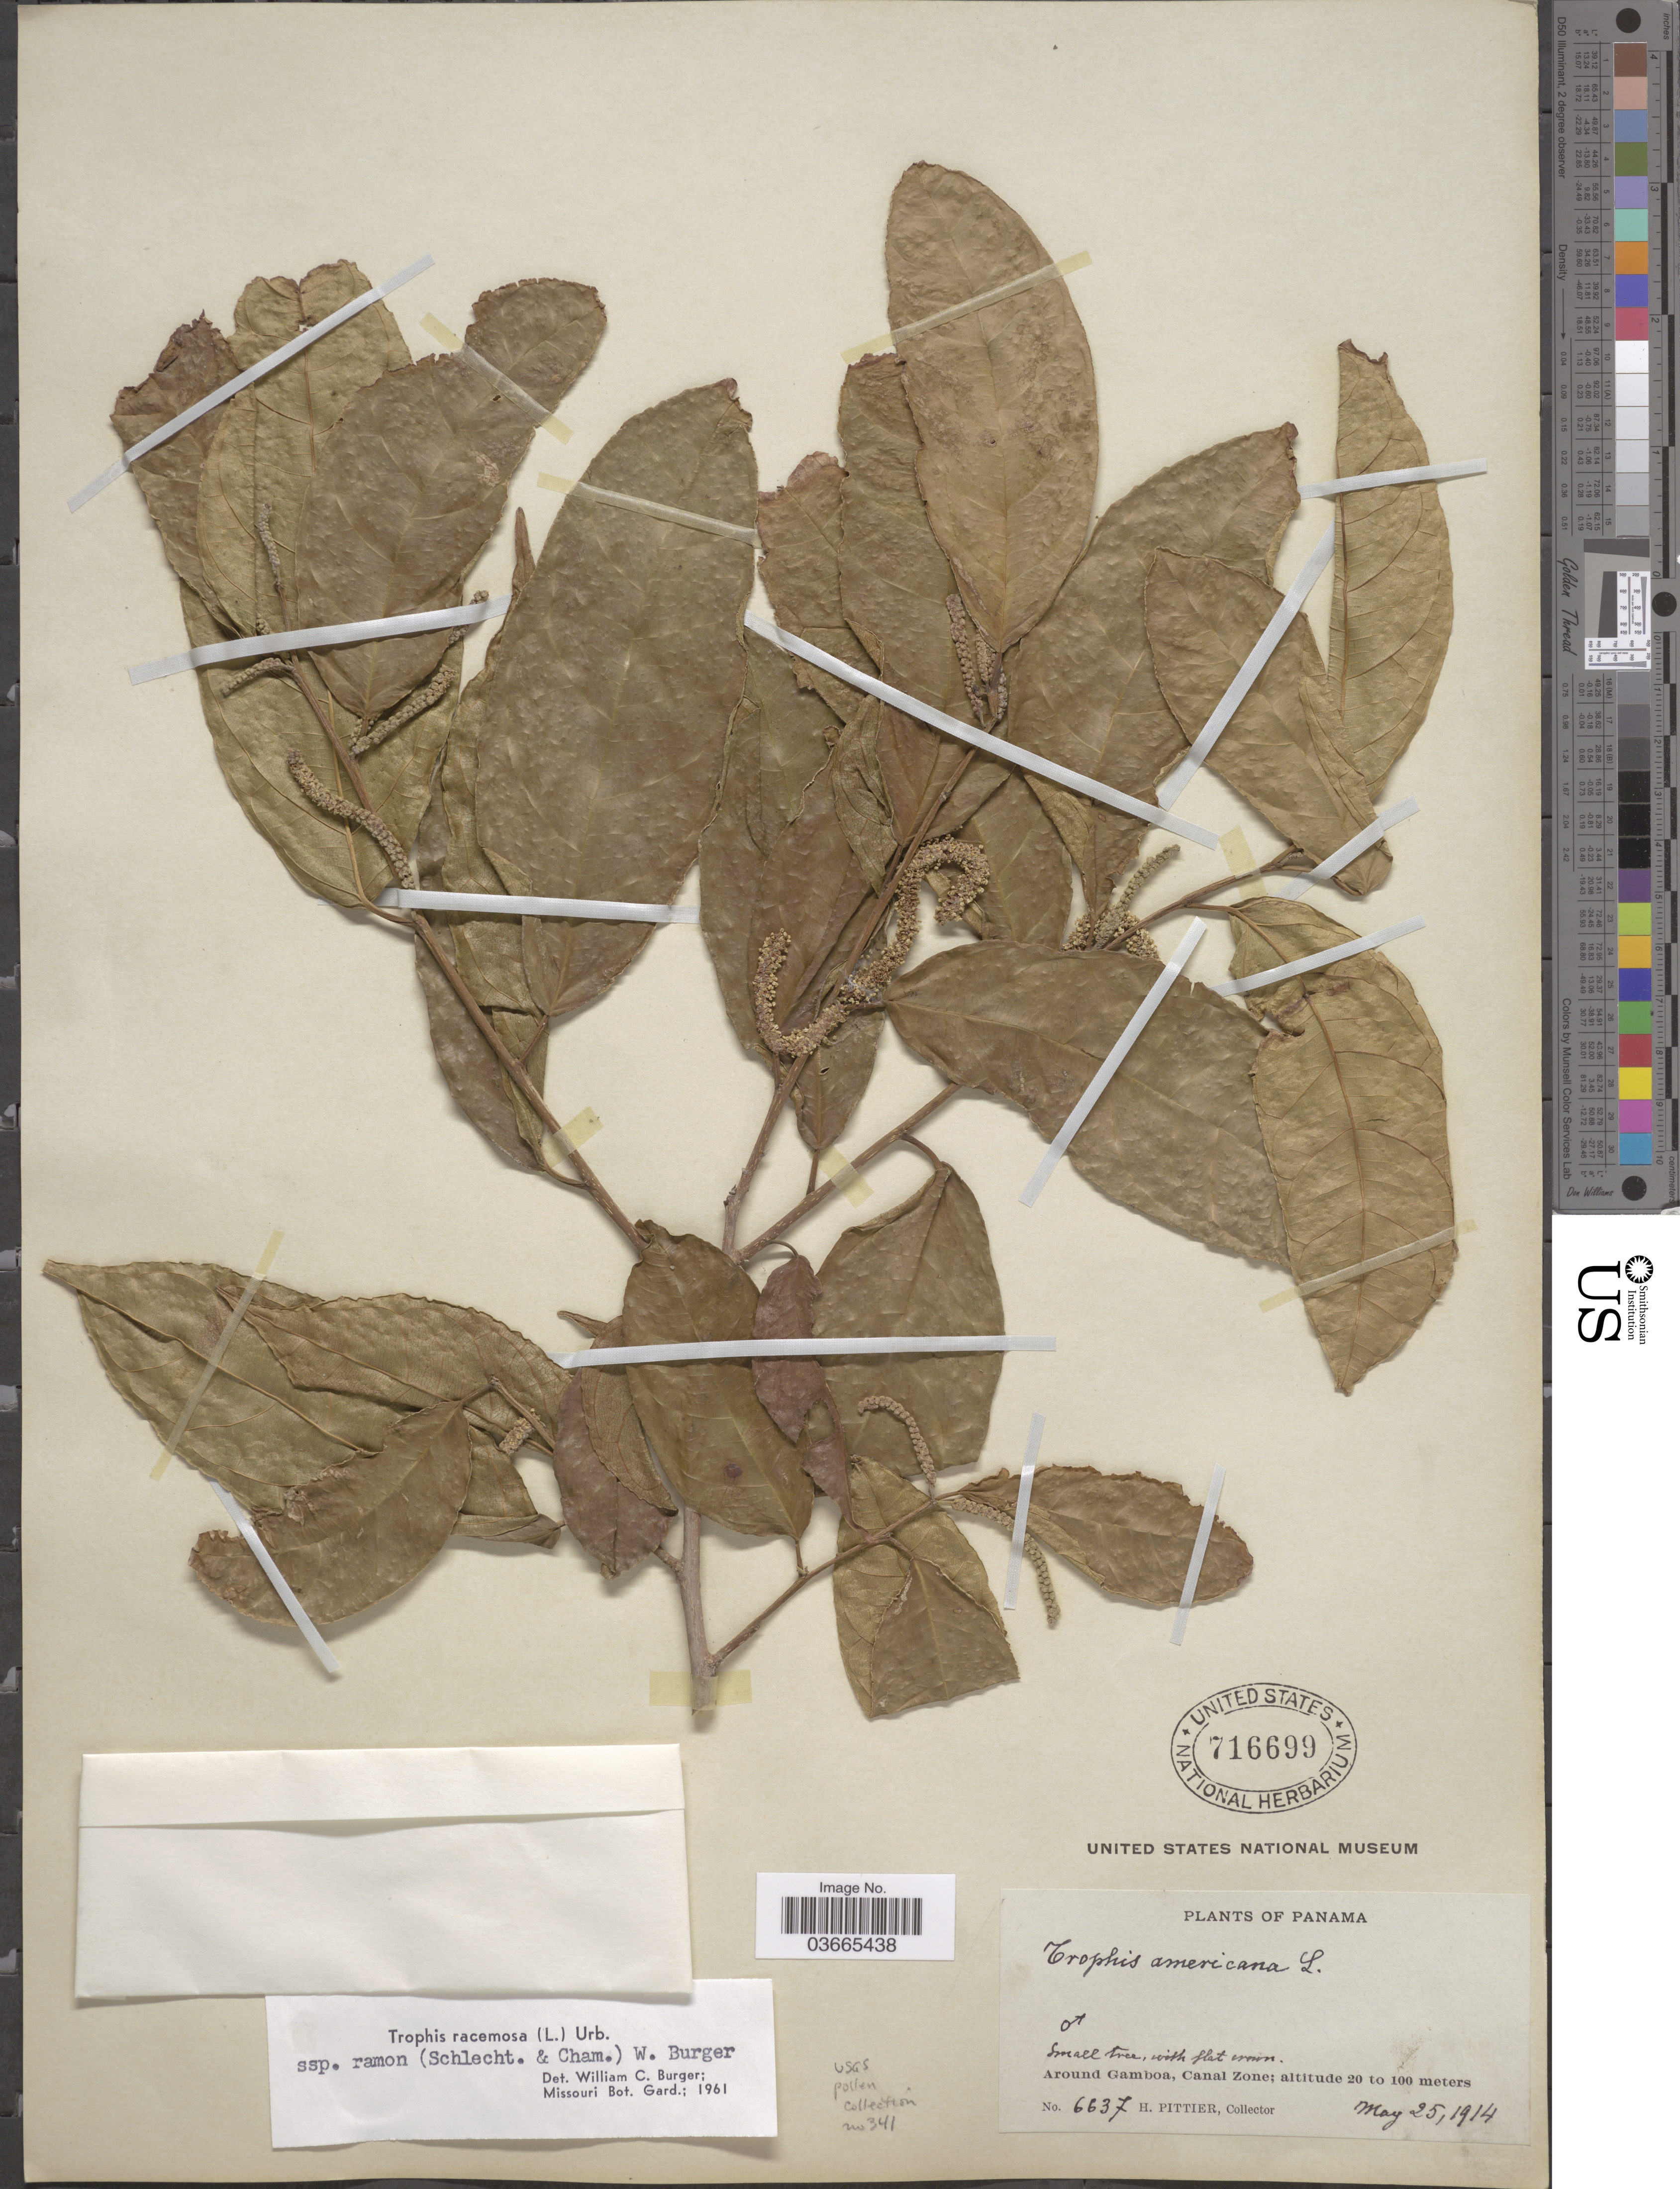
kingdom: Plantae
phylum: Tracheophyta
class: Magnoliopsida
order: Rosales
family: Moraceae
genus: Trophis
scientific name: Trophis racemosa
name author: (L.) Urb.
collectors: H. F. Pittier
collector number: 6637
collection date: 1914-05-25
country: Panama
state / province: Colón / Panamá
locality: Around Gamboa, Canal Zone.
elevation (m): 20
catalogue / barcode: US 716699